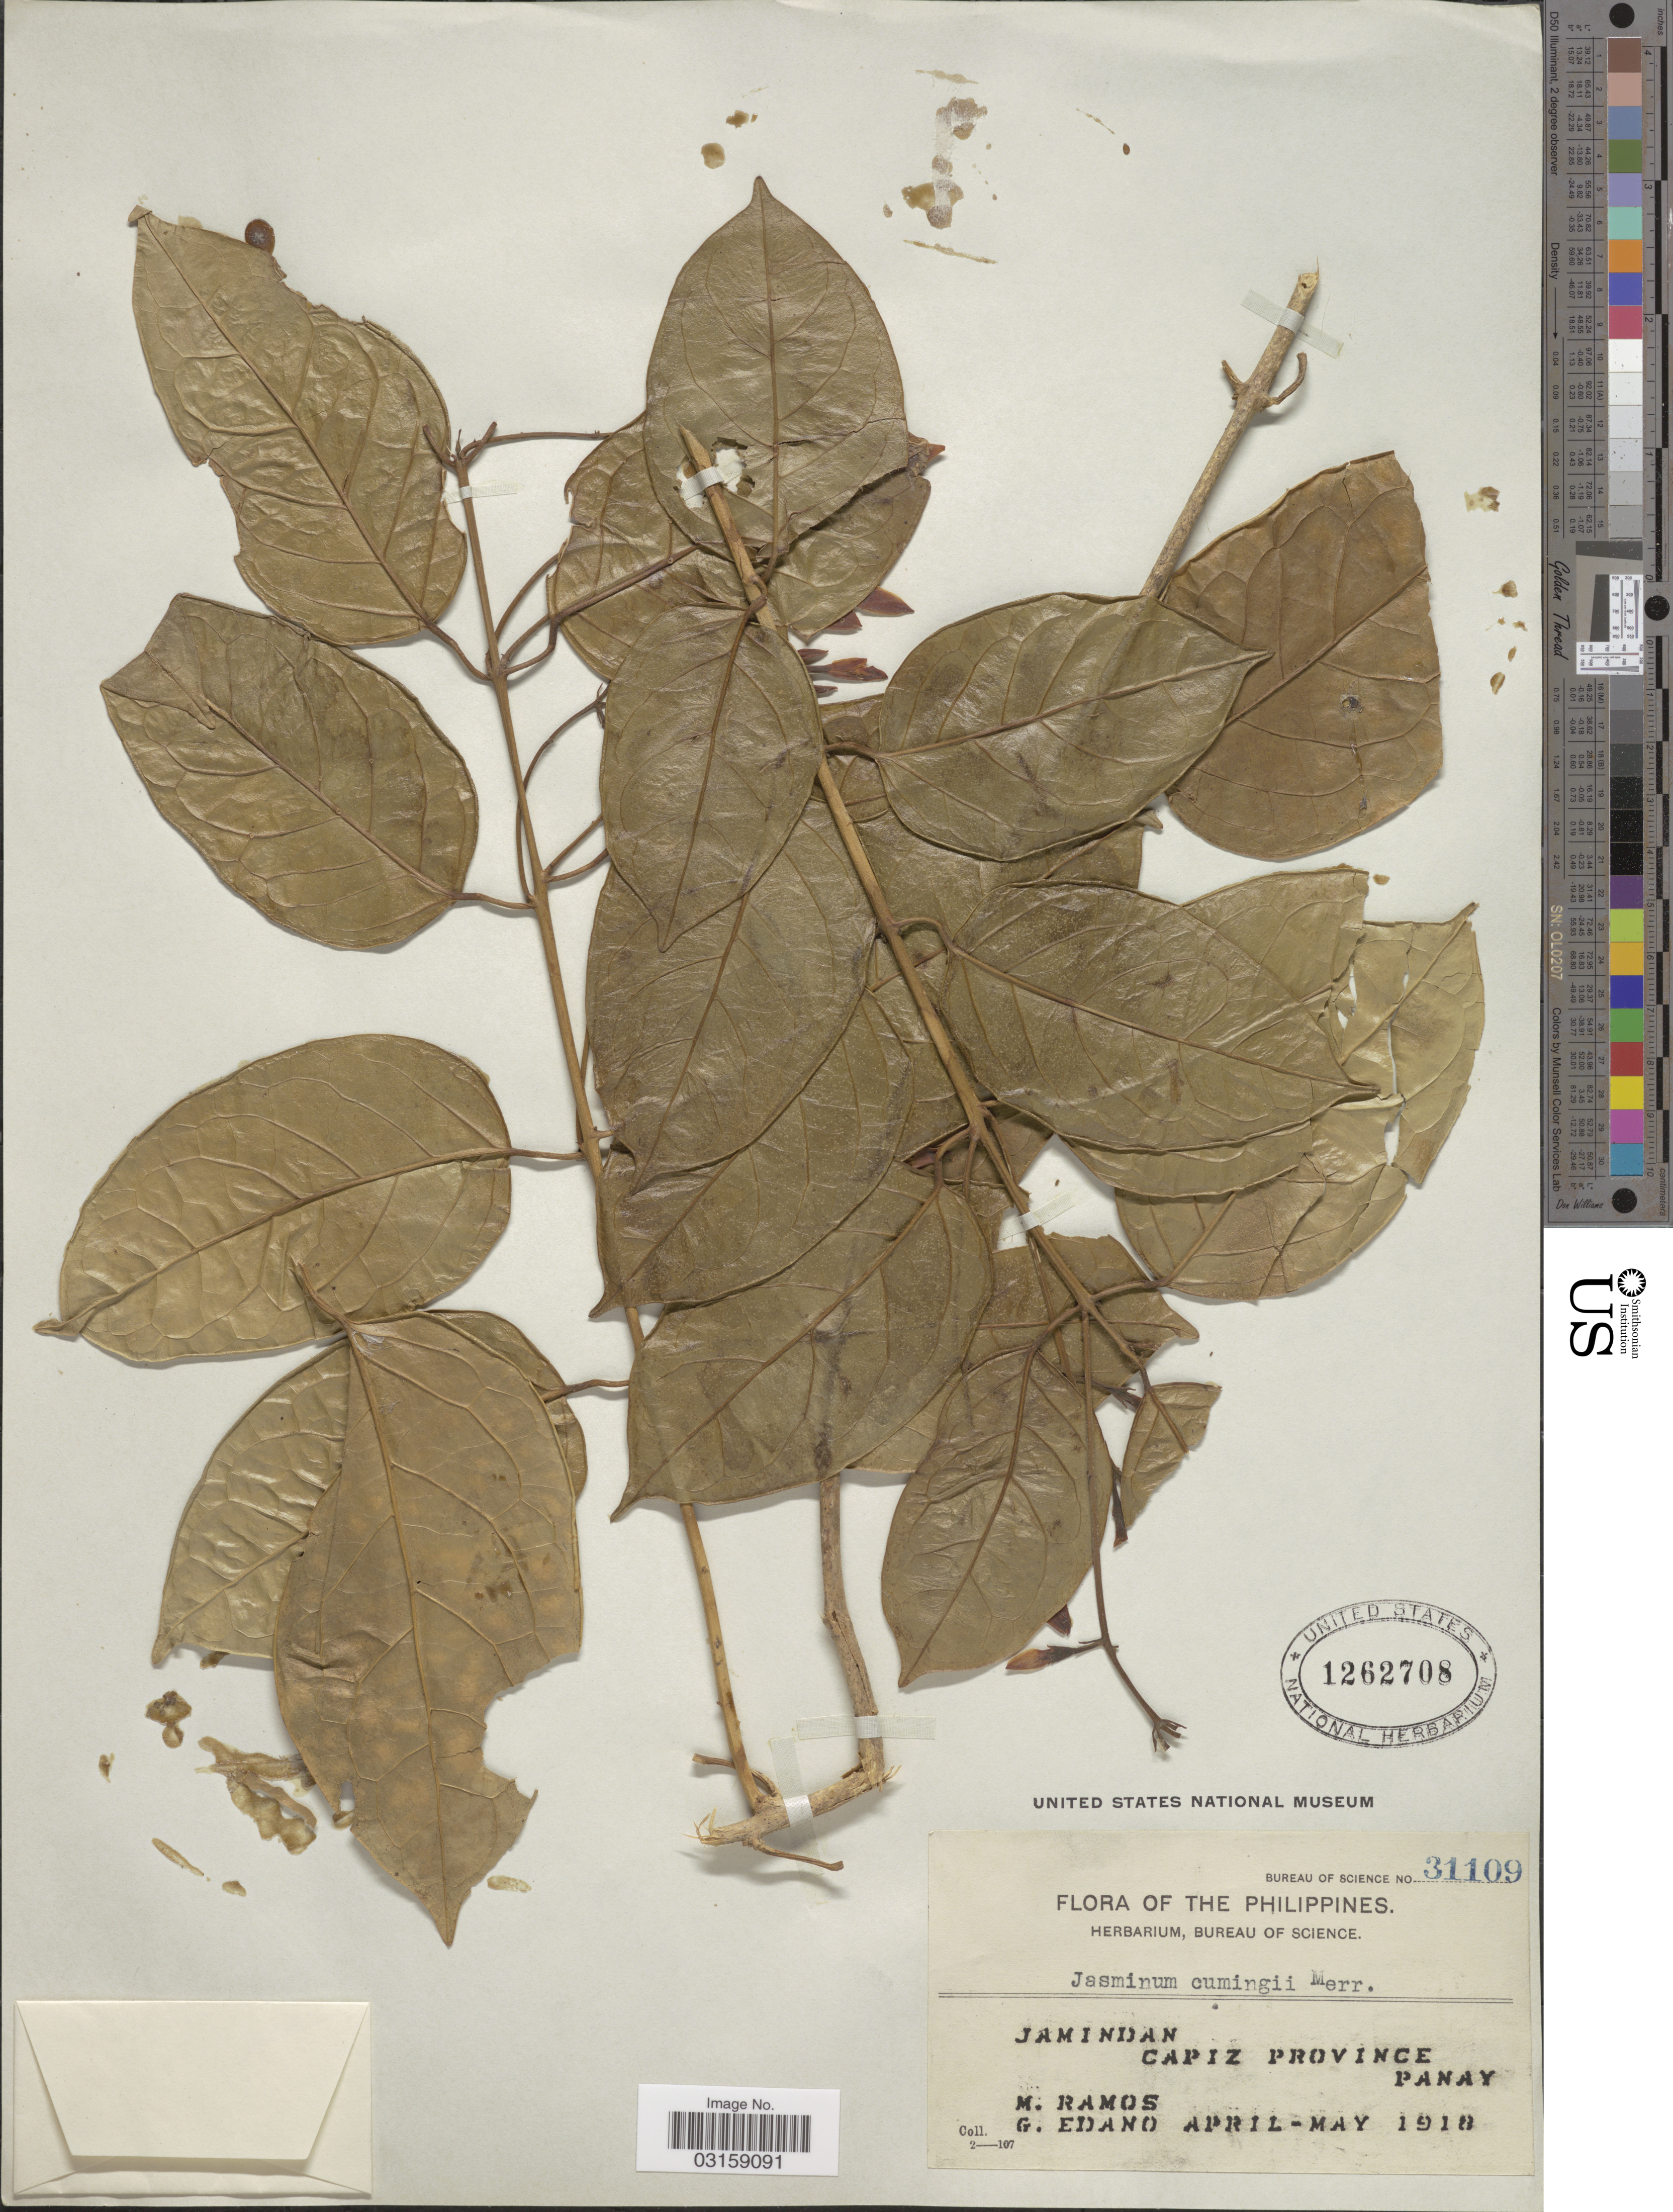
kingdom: Plantae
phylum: Tracheophyta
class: Magnoliopsida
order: Lamiales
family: Oleaceae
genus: Jasminum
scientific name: Jasminum cumingii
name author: Merr.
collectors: M. Ramos & G. Edaño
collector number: Bureau of Science 31109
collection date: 1918-04/1918-05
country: Philippines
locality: Jamindan. Capiz Province. Panay.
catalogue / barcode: US 1262708